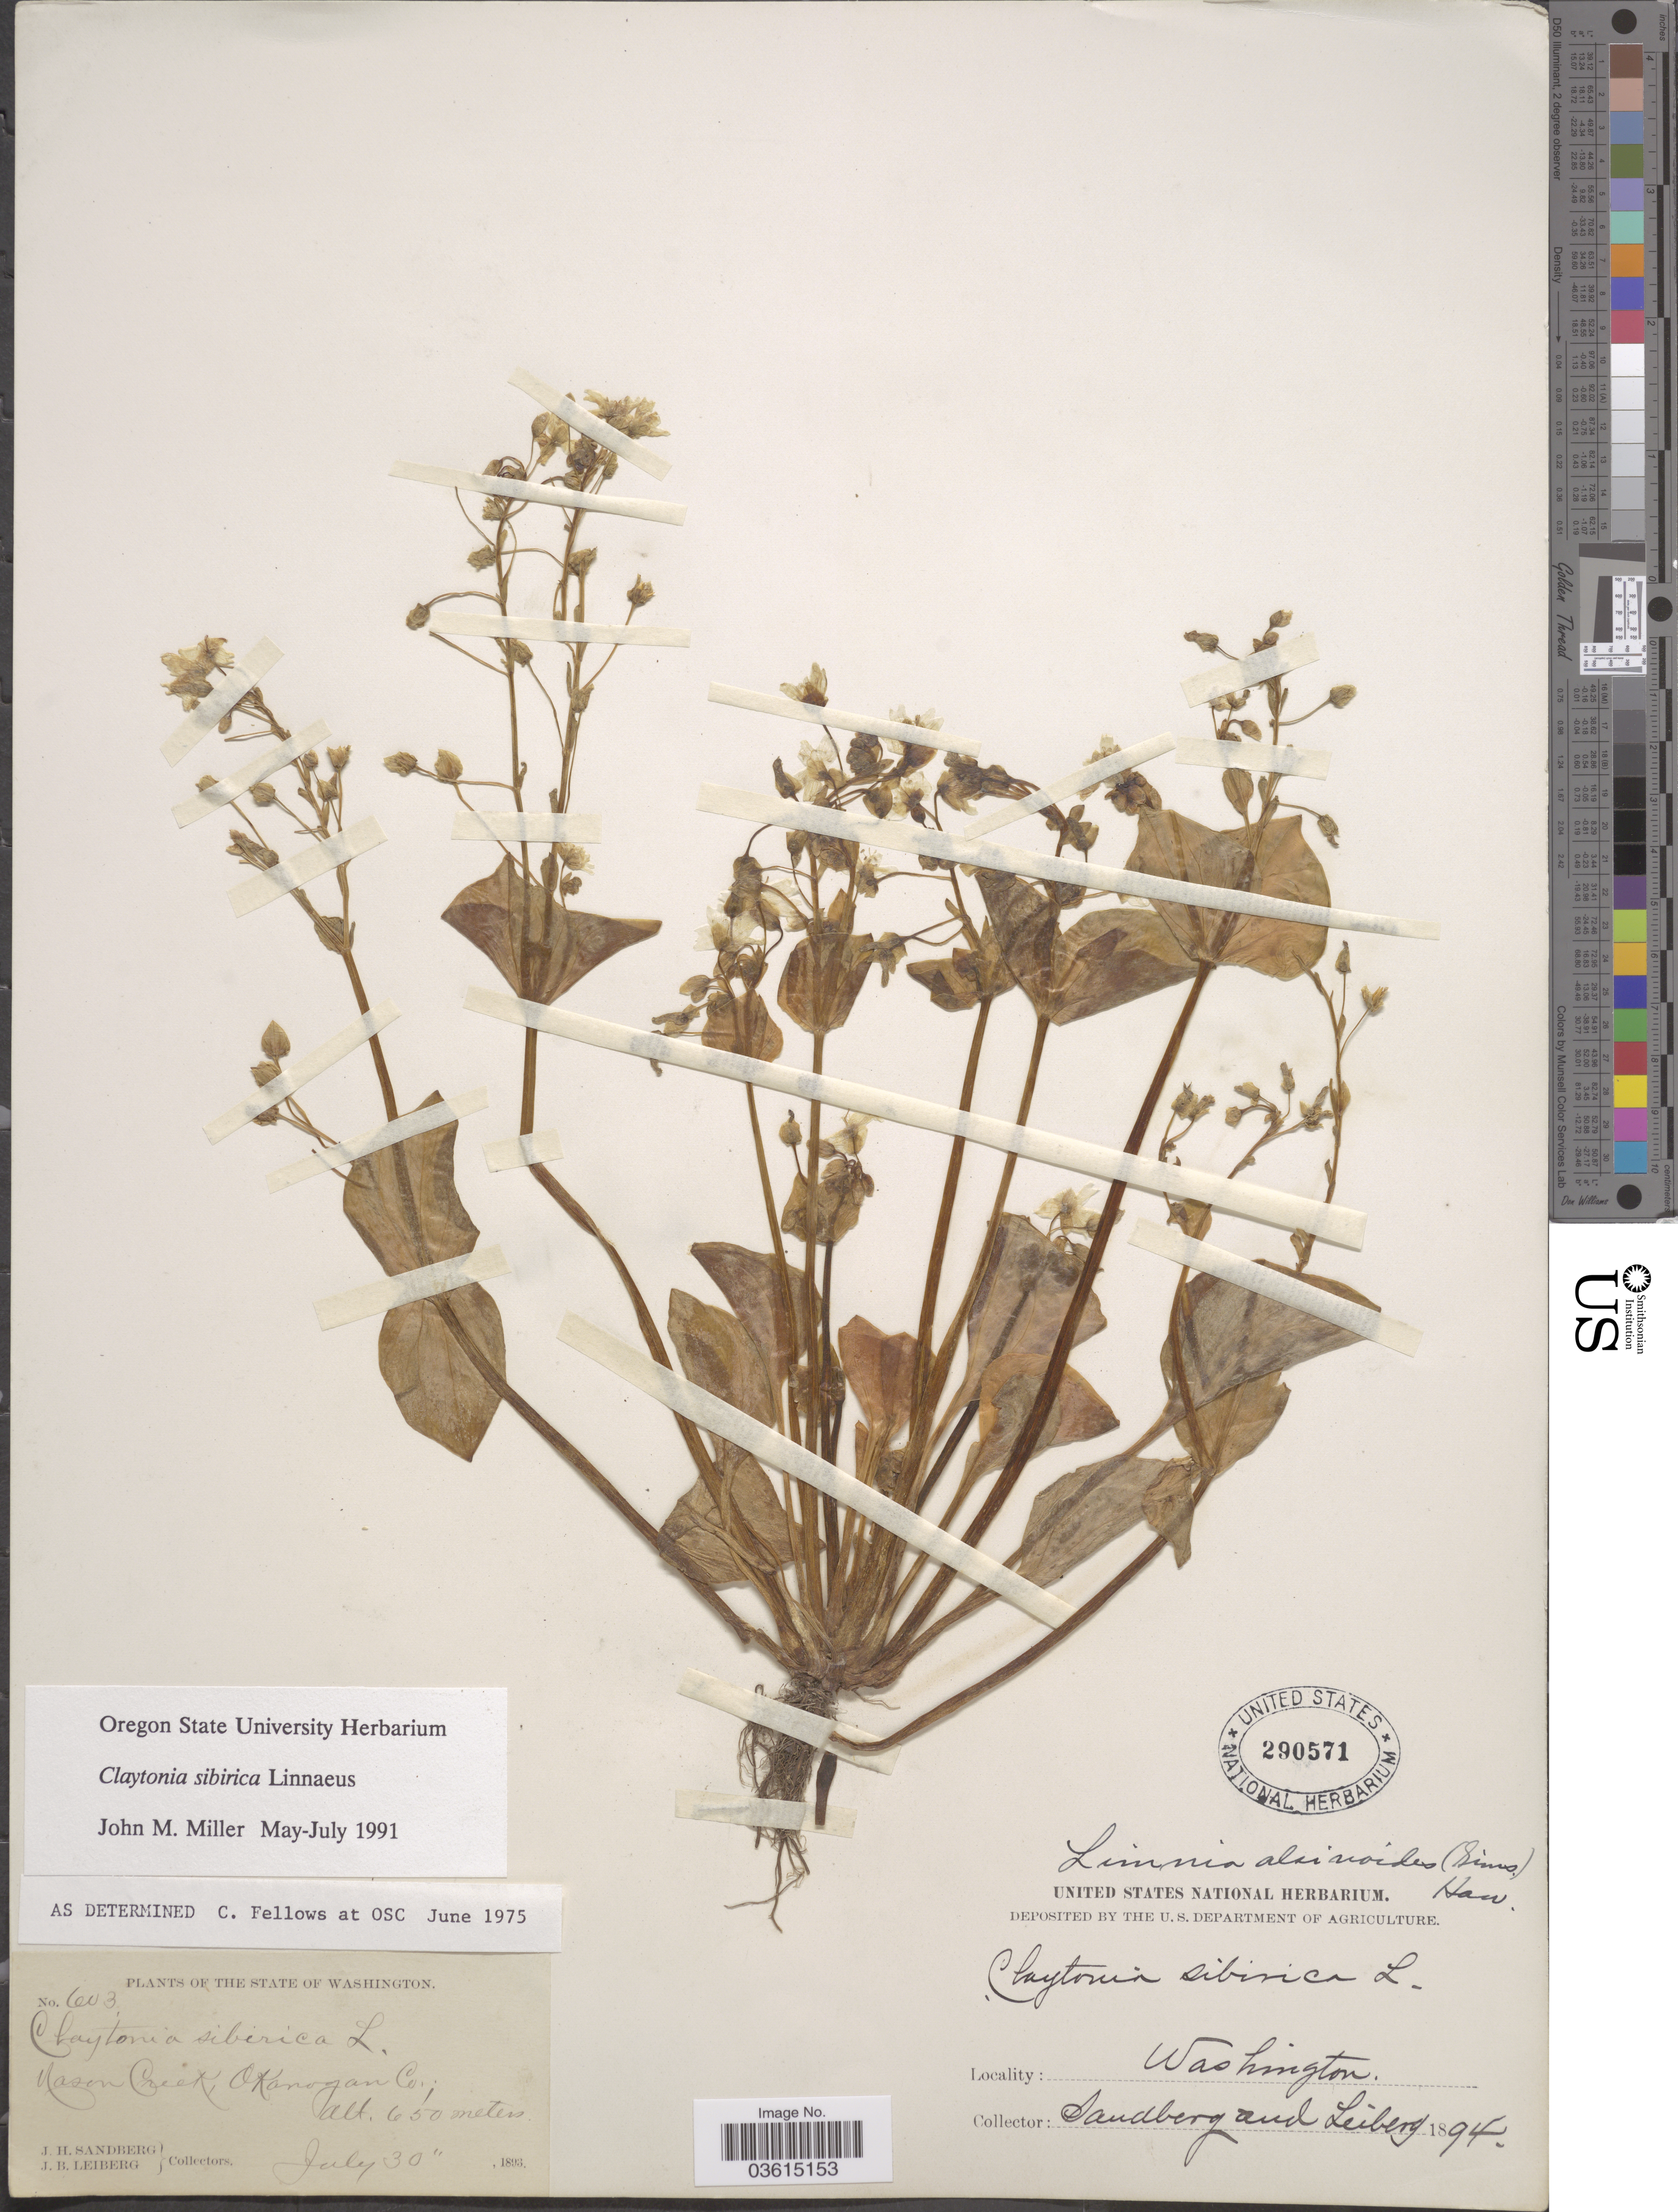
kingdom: Plantae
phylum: Tracheophyta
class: Magnoliopsida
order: Caryophyllales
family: Montiaceae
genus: Claytonia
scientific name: Claytonia sibirica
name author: L.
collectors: J. H. Sandberg & J. B. Leiberg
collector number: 603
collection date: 1893-07-30/1894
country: United States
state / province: Washington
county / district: Okanogan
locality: Nason Creek, Okanogan Co.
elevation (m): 650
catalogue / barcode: US 290571